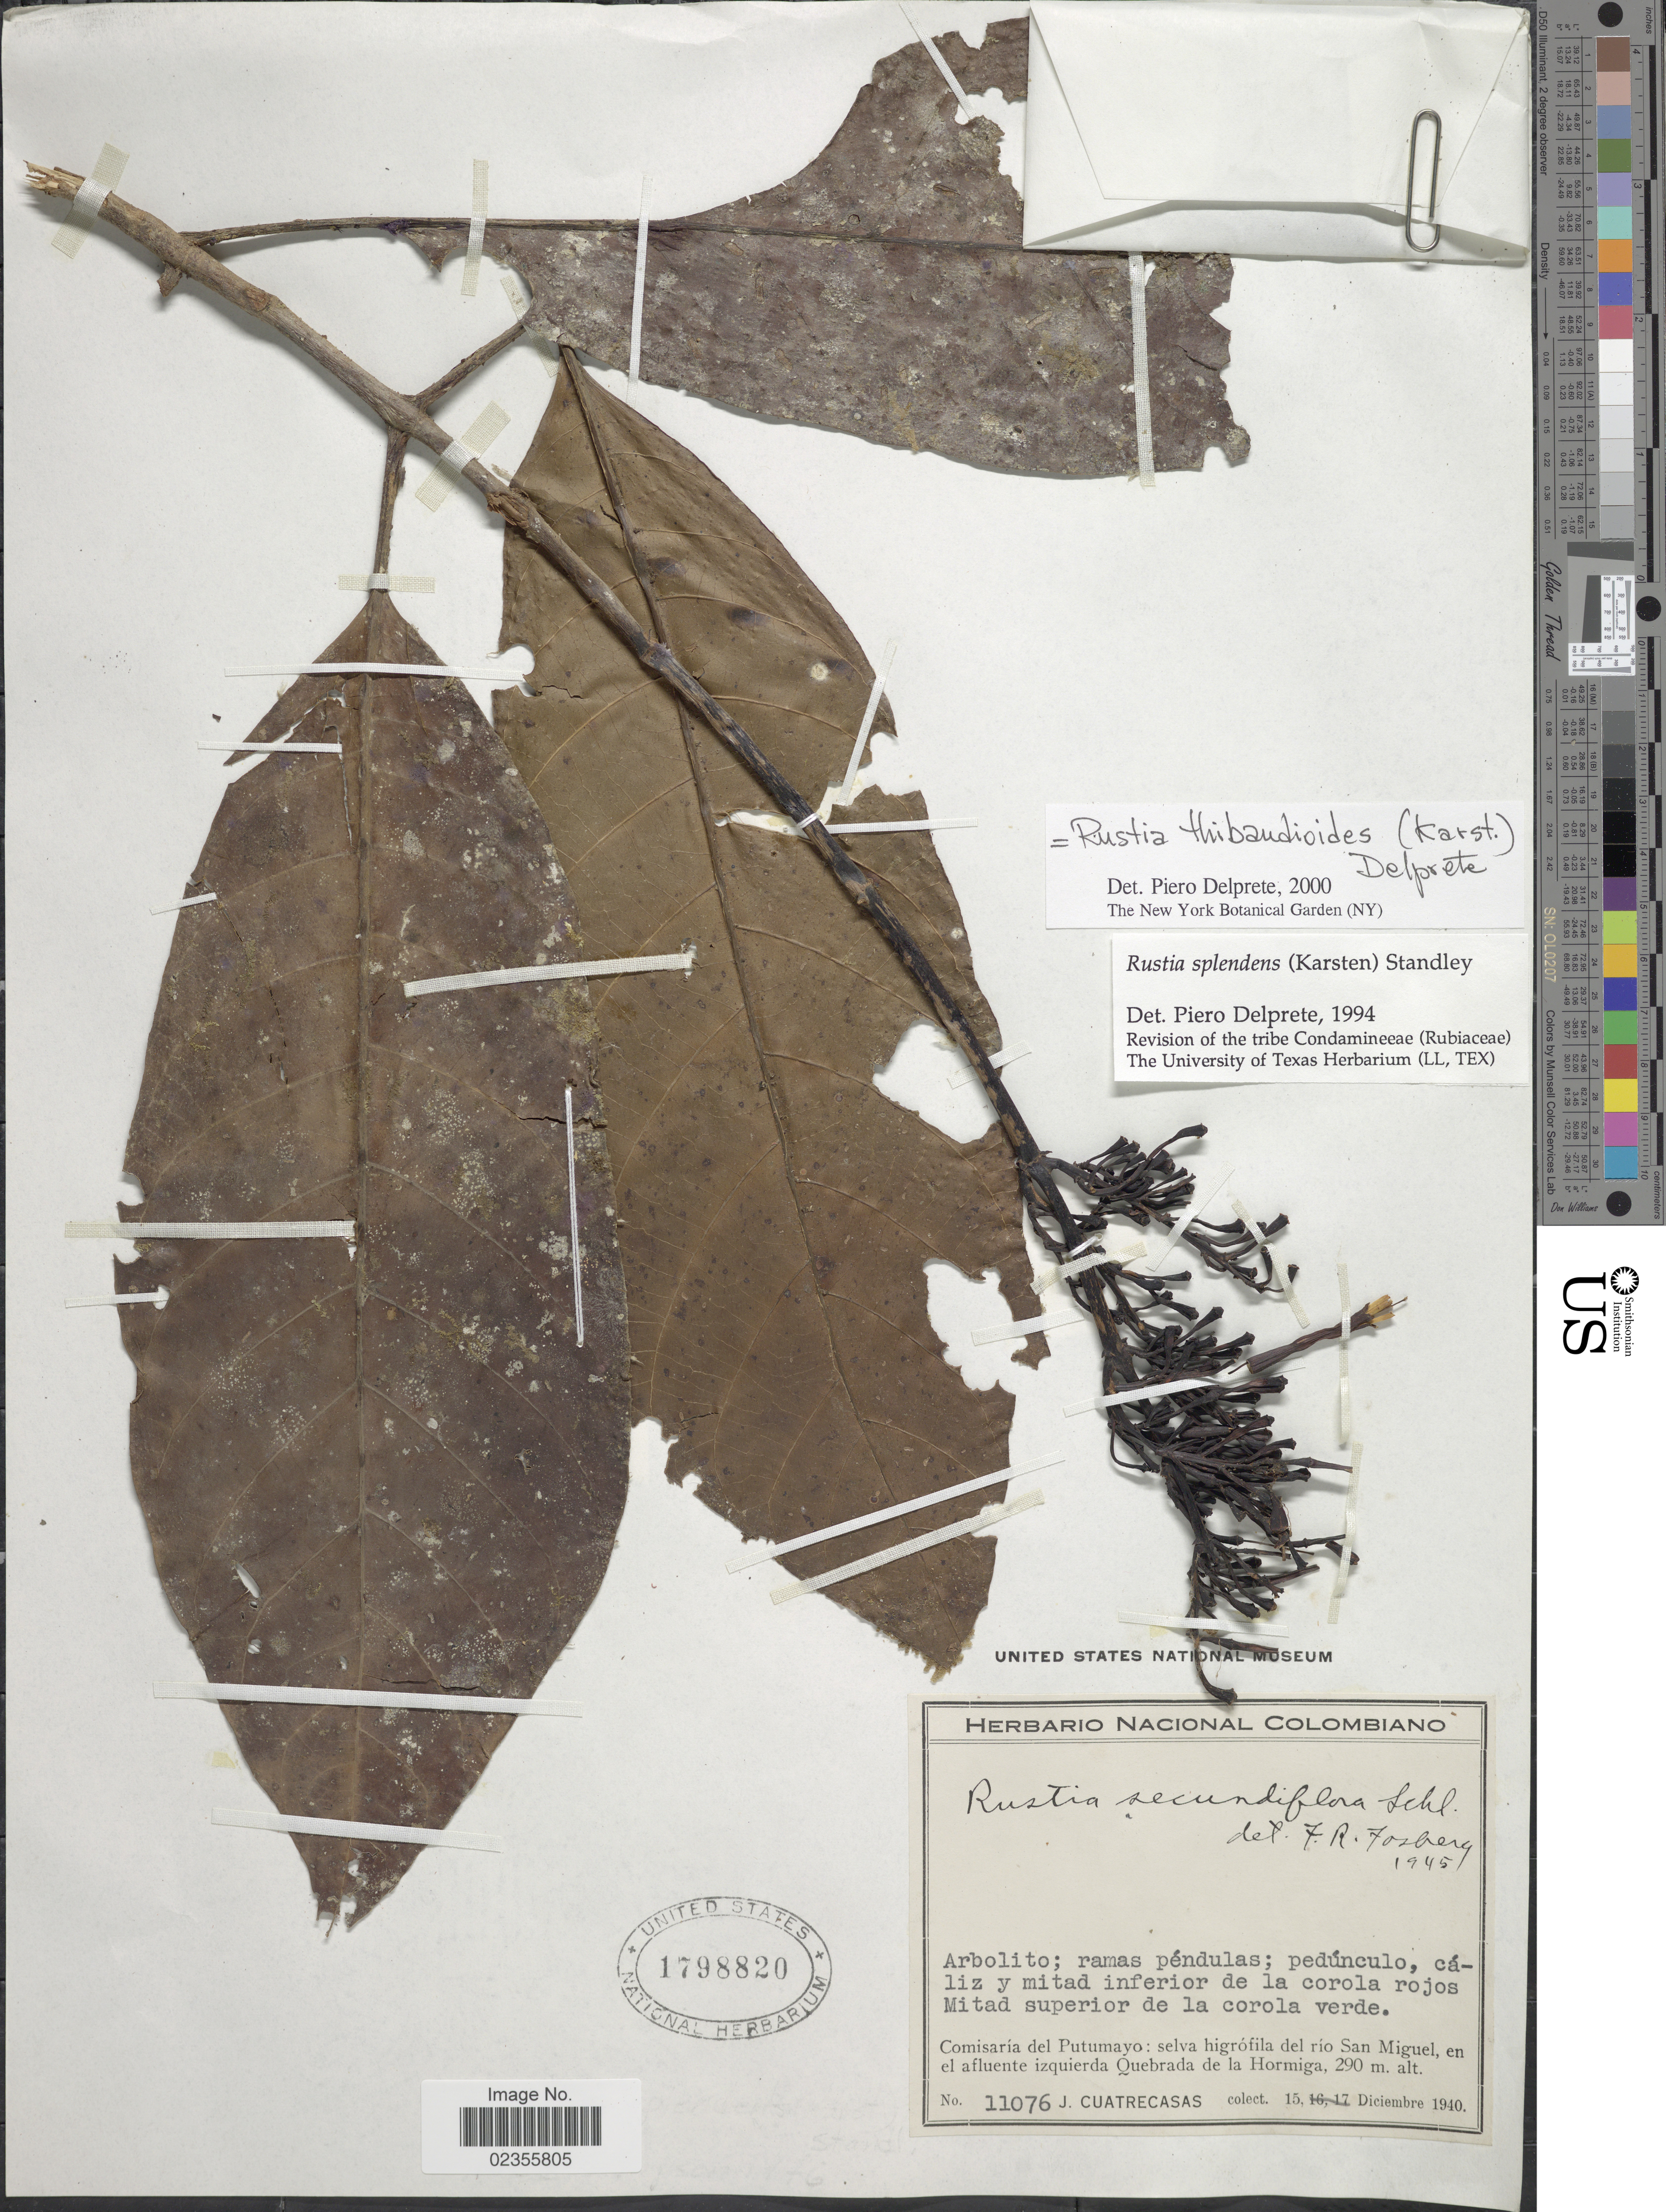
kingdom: Plantae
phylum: Tracheophyta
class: Magnoliopsida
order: Gentianales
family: Rubiaceae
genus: Rustia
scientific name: Rustia thibaudioides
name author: (H. Karst.) Delprete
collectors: J. Cuatrecasas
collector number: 11076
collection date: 1940-12-15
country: Colombia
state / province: Putumayo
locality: Comisaria del Putumayo: selva higrofila del rio San Miguel, en el afluente izquierda Quebrada de la Hormiga.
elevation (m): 290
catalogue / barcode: US 1798820